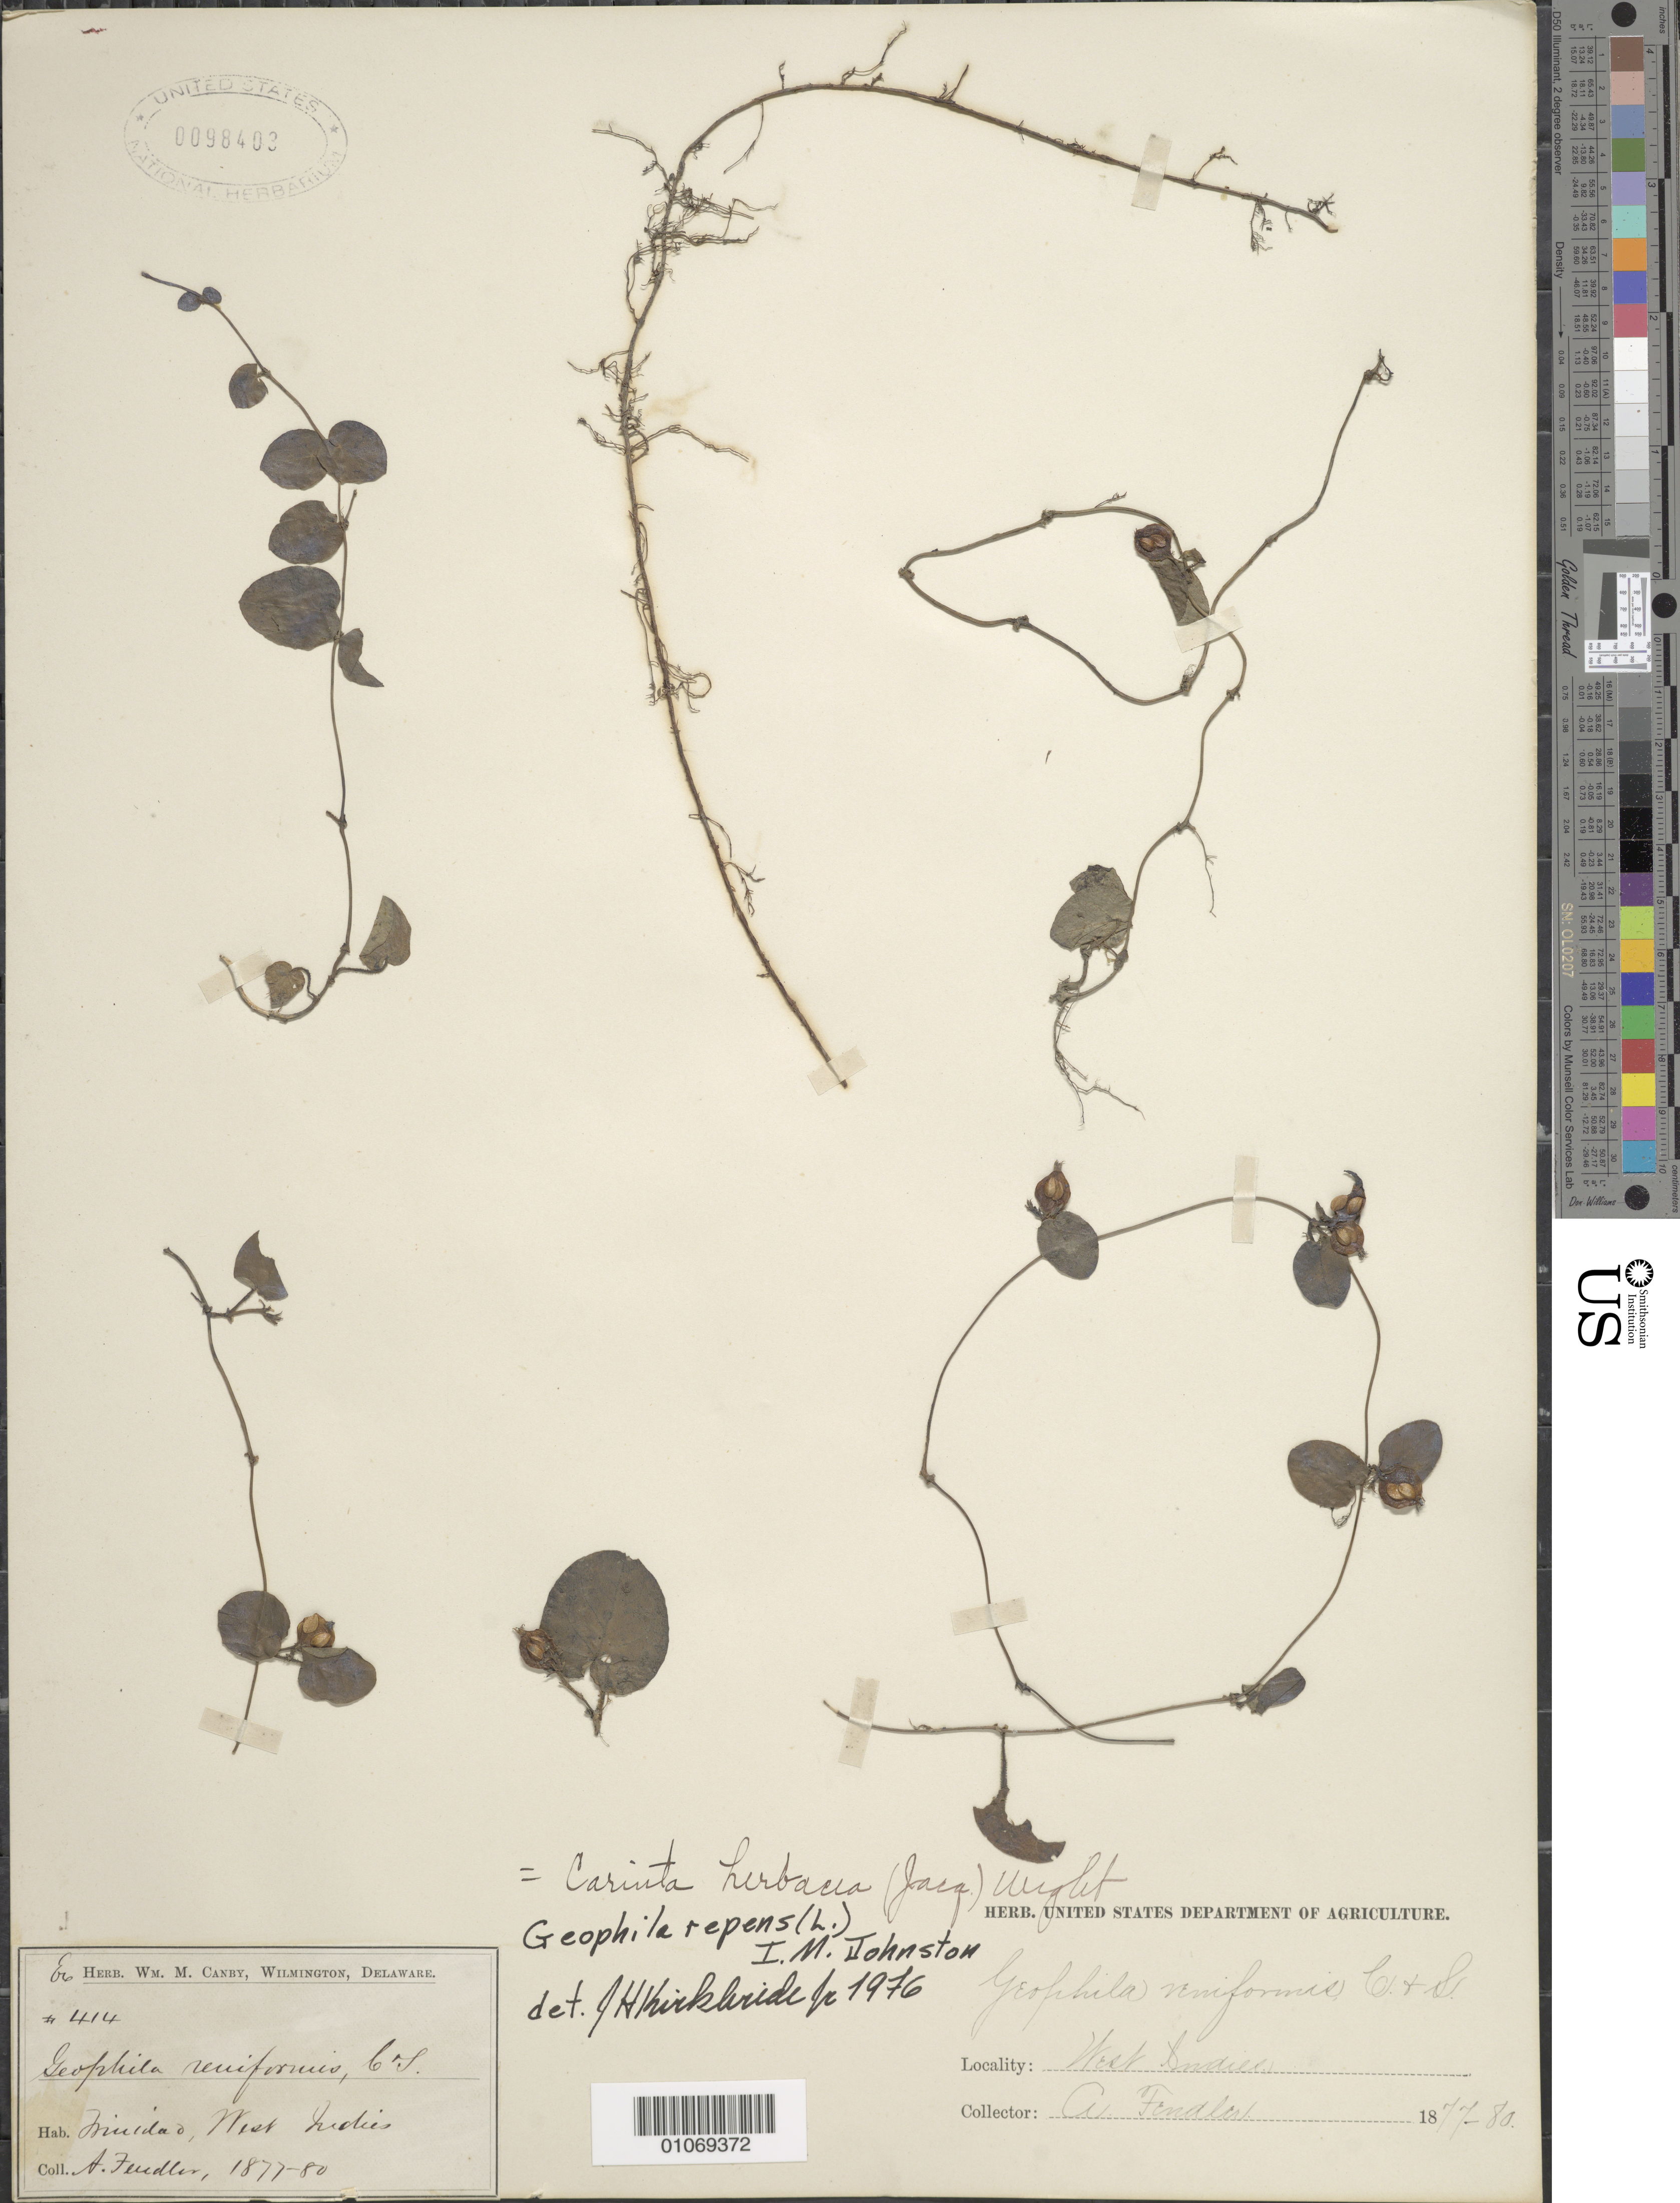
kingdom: Plantae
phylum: Tracheophyta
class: Magnoliopsida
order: Gentianales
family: Rubiaceae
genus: Geophila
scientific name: Geophila repens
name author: (L.) I.M. Johnst.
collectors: A. Fendler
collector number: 414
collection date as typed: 01 Jan 1877 to 31 Dec 1880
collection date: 1877-01-01/1880-12-31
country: Trinidad and Tobago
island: Trinidad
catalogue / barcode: US 98402